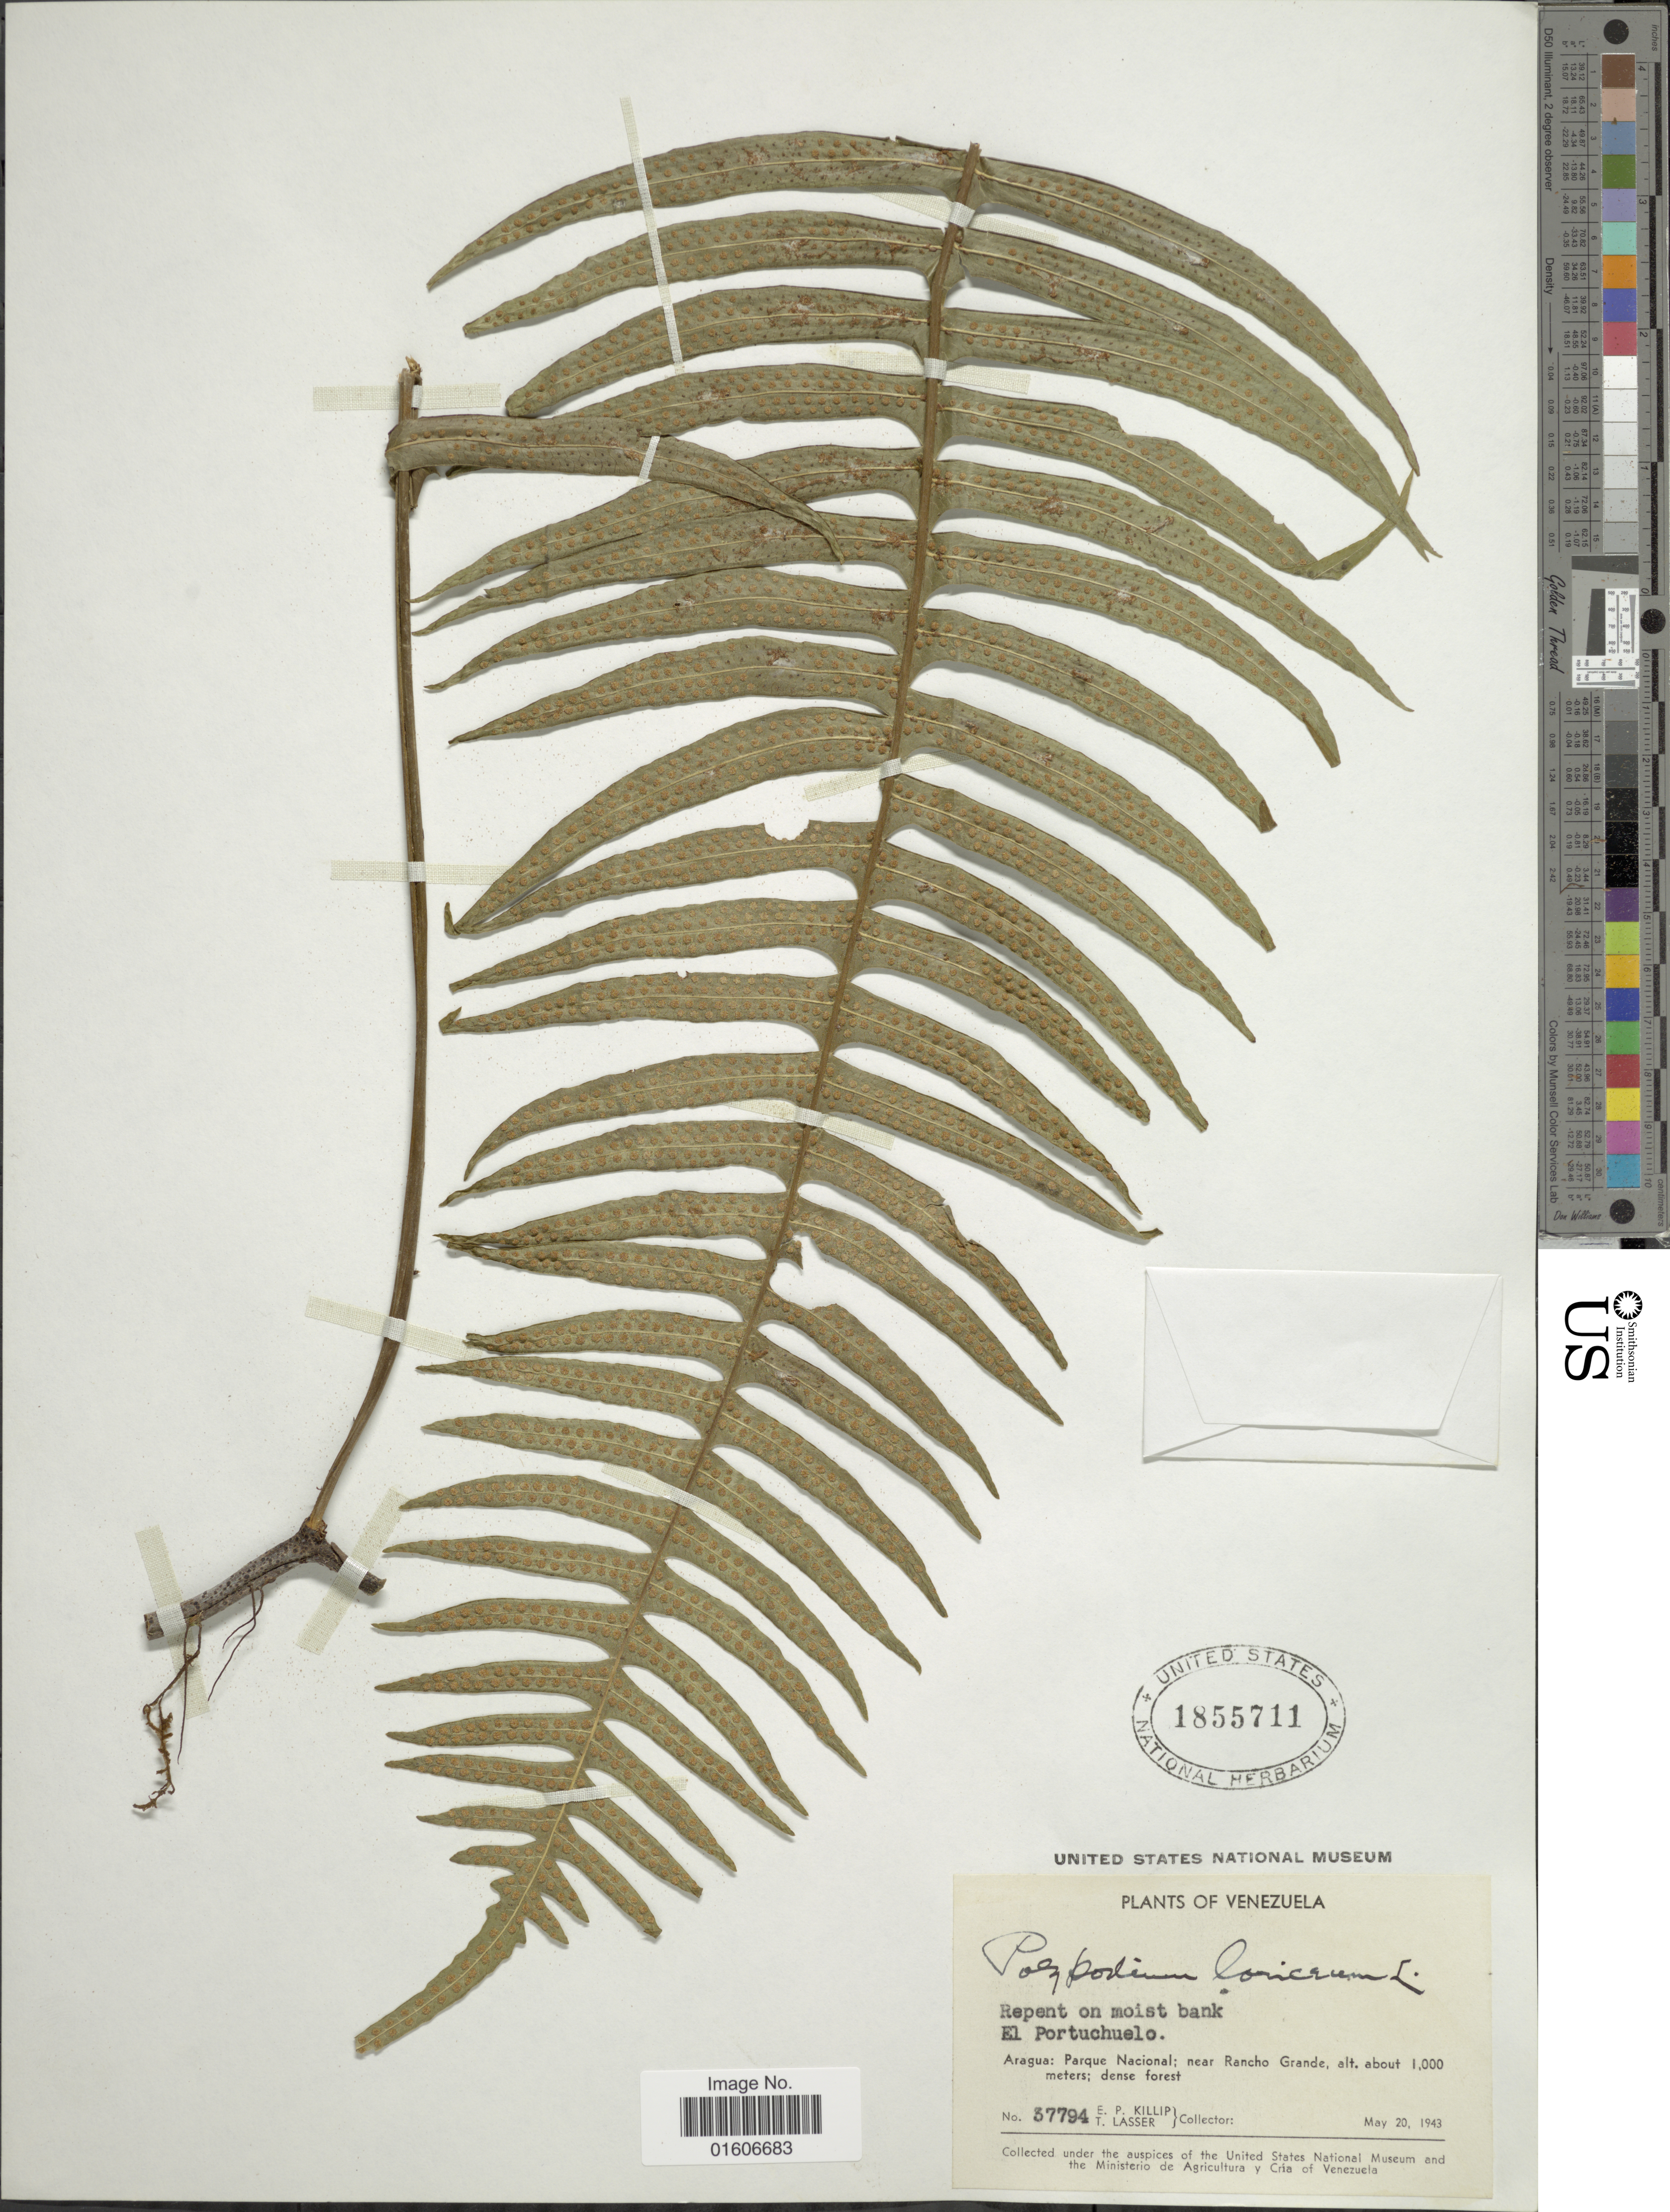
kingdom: Plantae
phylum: Tracheophyta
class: Polypodiopsida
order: Polypodiales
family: Polypodiaceae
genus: Serpocaulon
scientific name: Serpocaulon loriceum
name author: (L.) A.R. Sm.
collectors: E. P. Killip & T. Lasser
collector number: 37794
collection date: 1943-05-20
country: Venezuela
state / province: Aragua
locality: El Portuchmeulo. Aragua: Parque Nacional; near Rancho Grande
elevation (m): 1000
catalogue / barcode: US 1855711